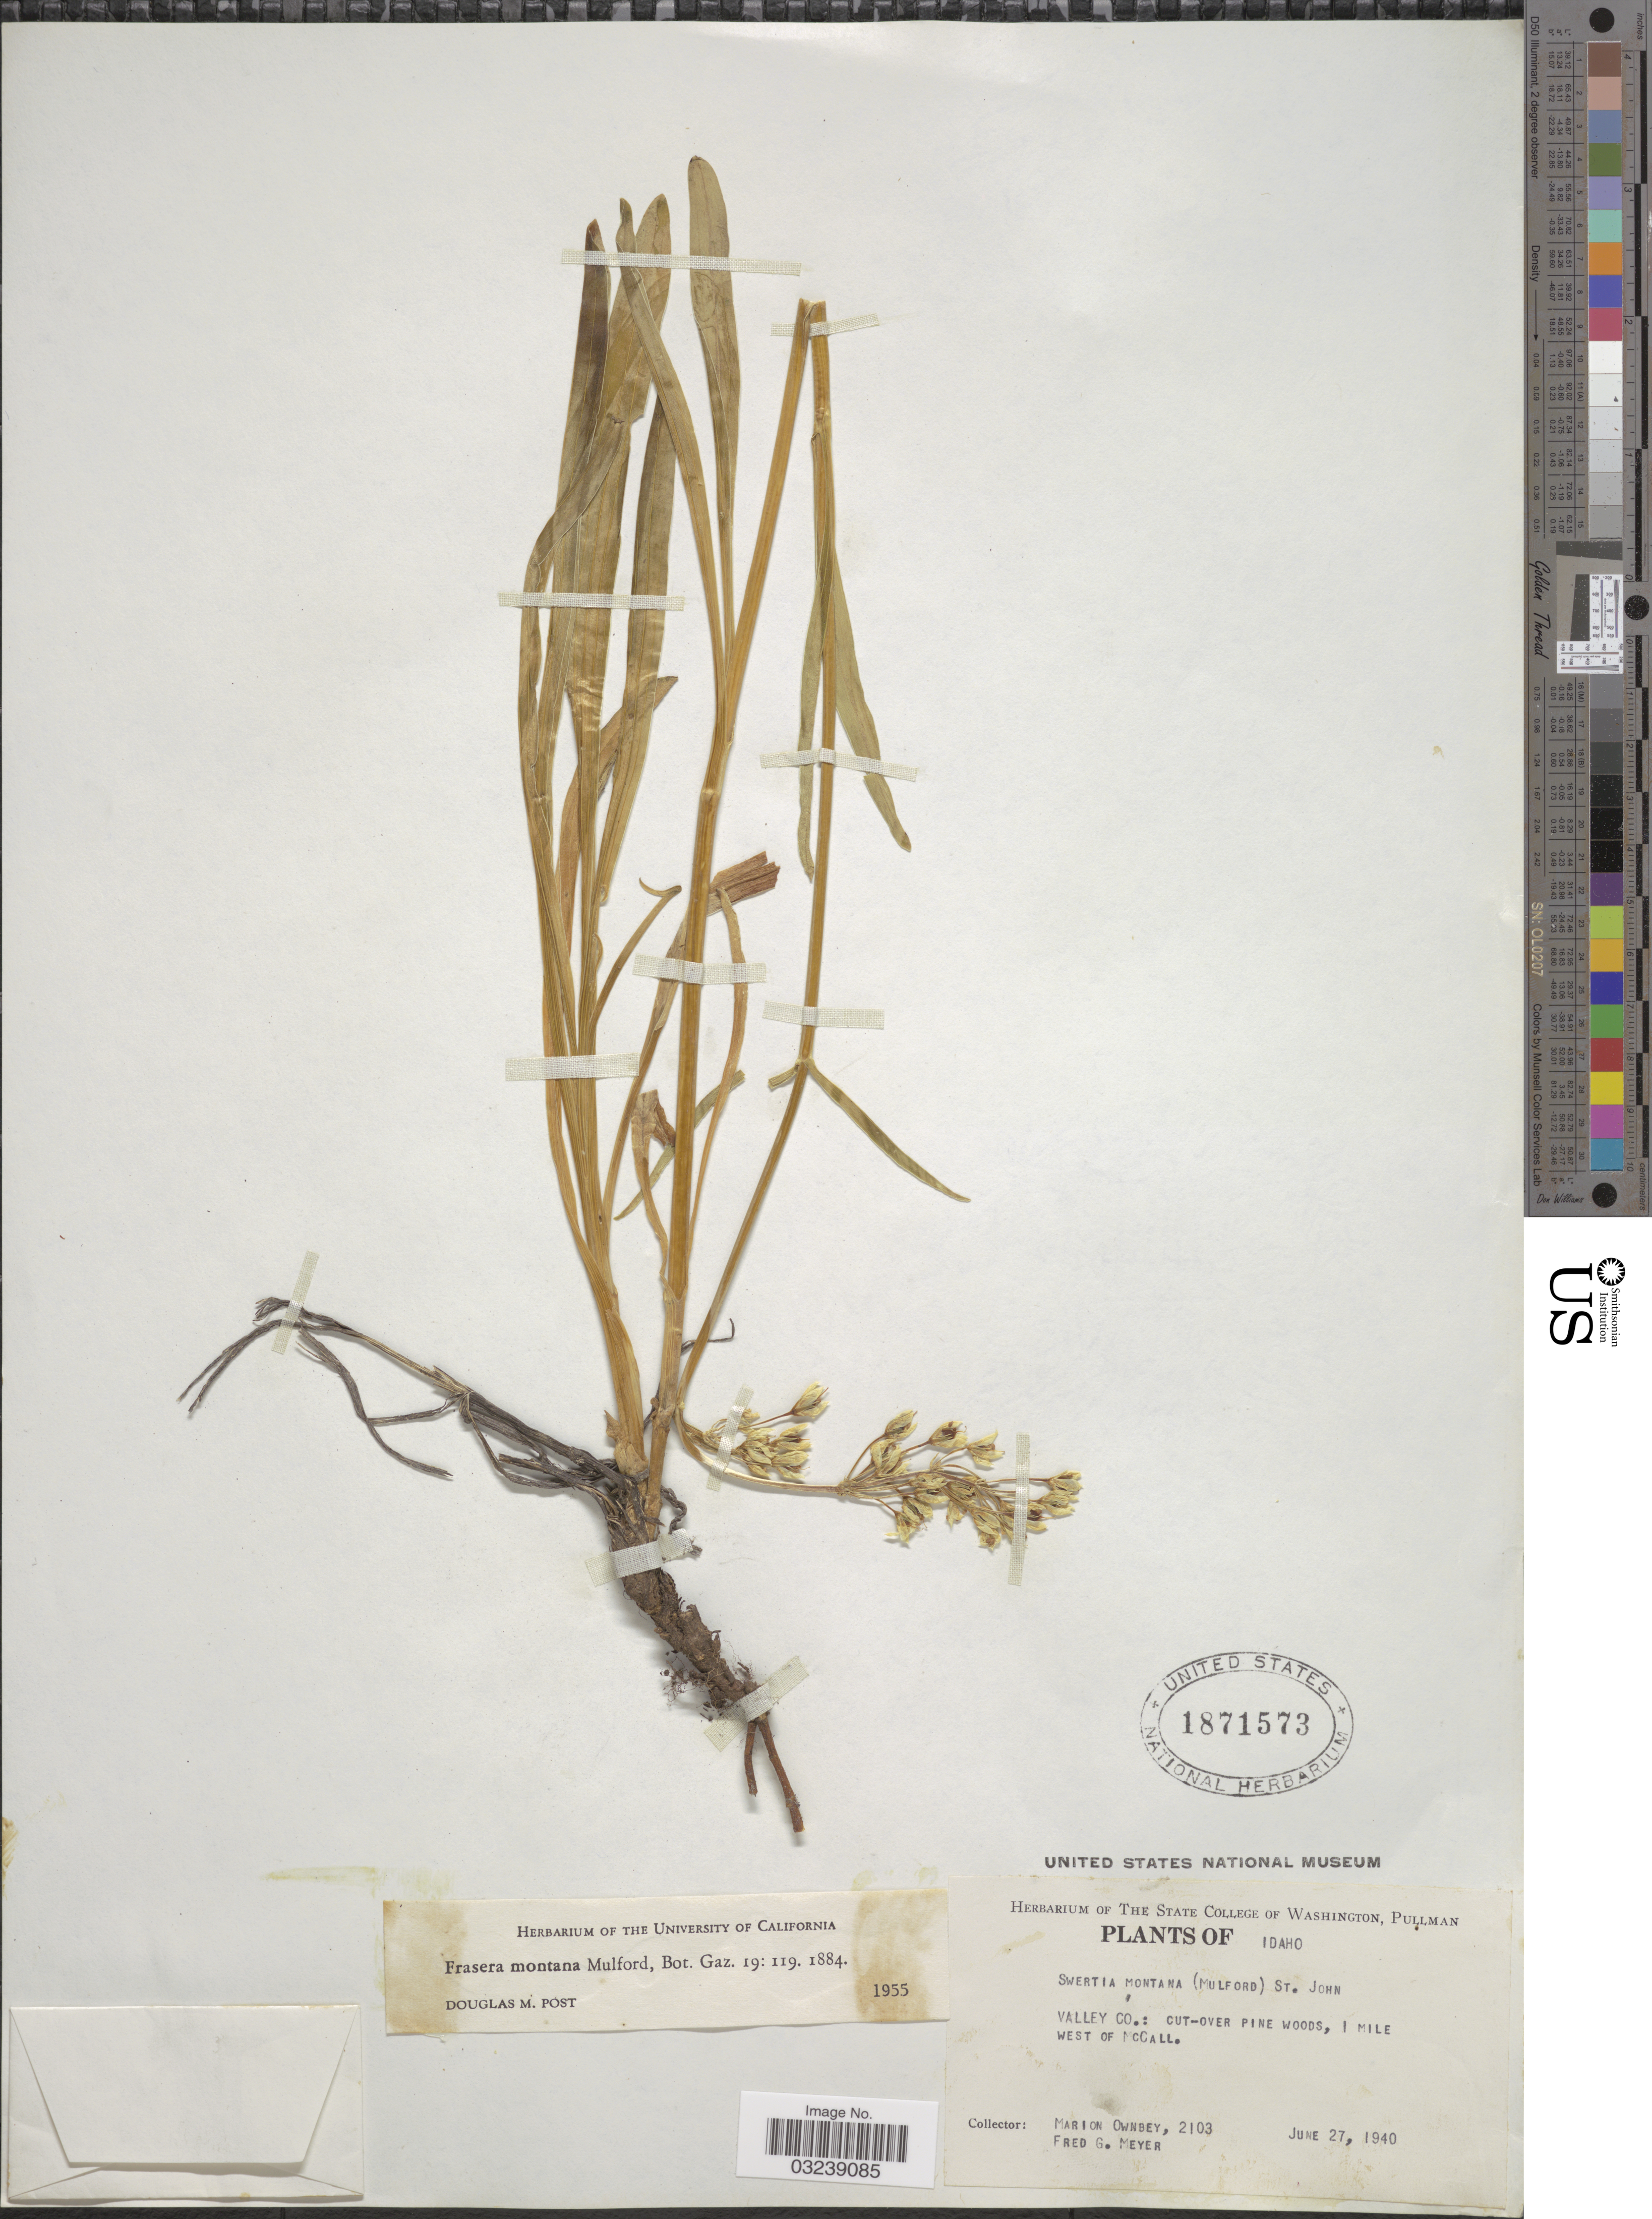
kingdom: Plantae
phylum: Tracheophyta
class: Magnoliopsida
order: Gentianales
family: Gentianaceae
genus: Frasera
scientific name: Frasera montana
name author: Mulford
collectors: M. Ownbey & F. Meyer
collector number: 2103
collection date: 1940-06-27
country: United States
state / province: Idaho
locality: Valley Co.: cut-over pine woods, 1 mile west of McCall.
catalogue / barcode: US 1871573